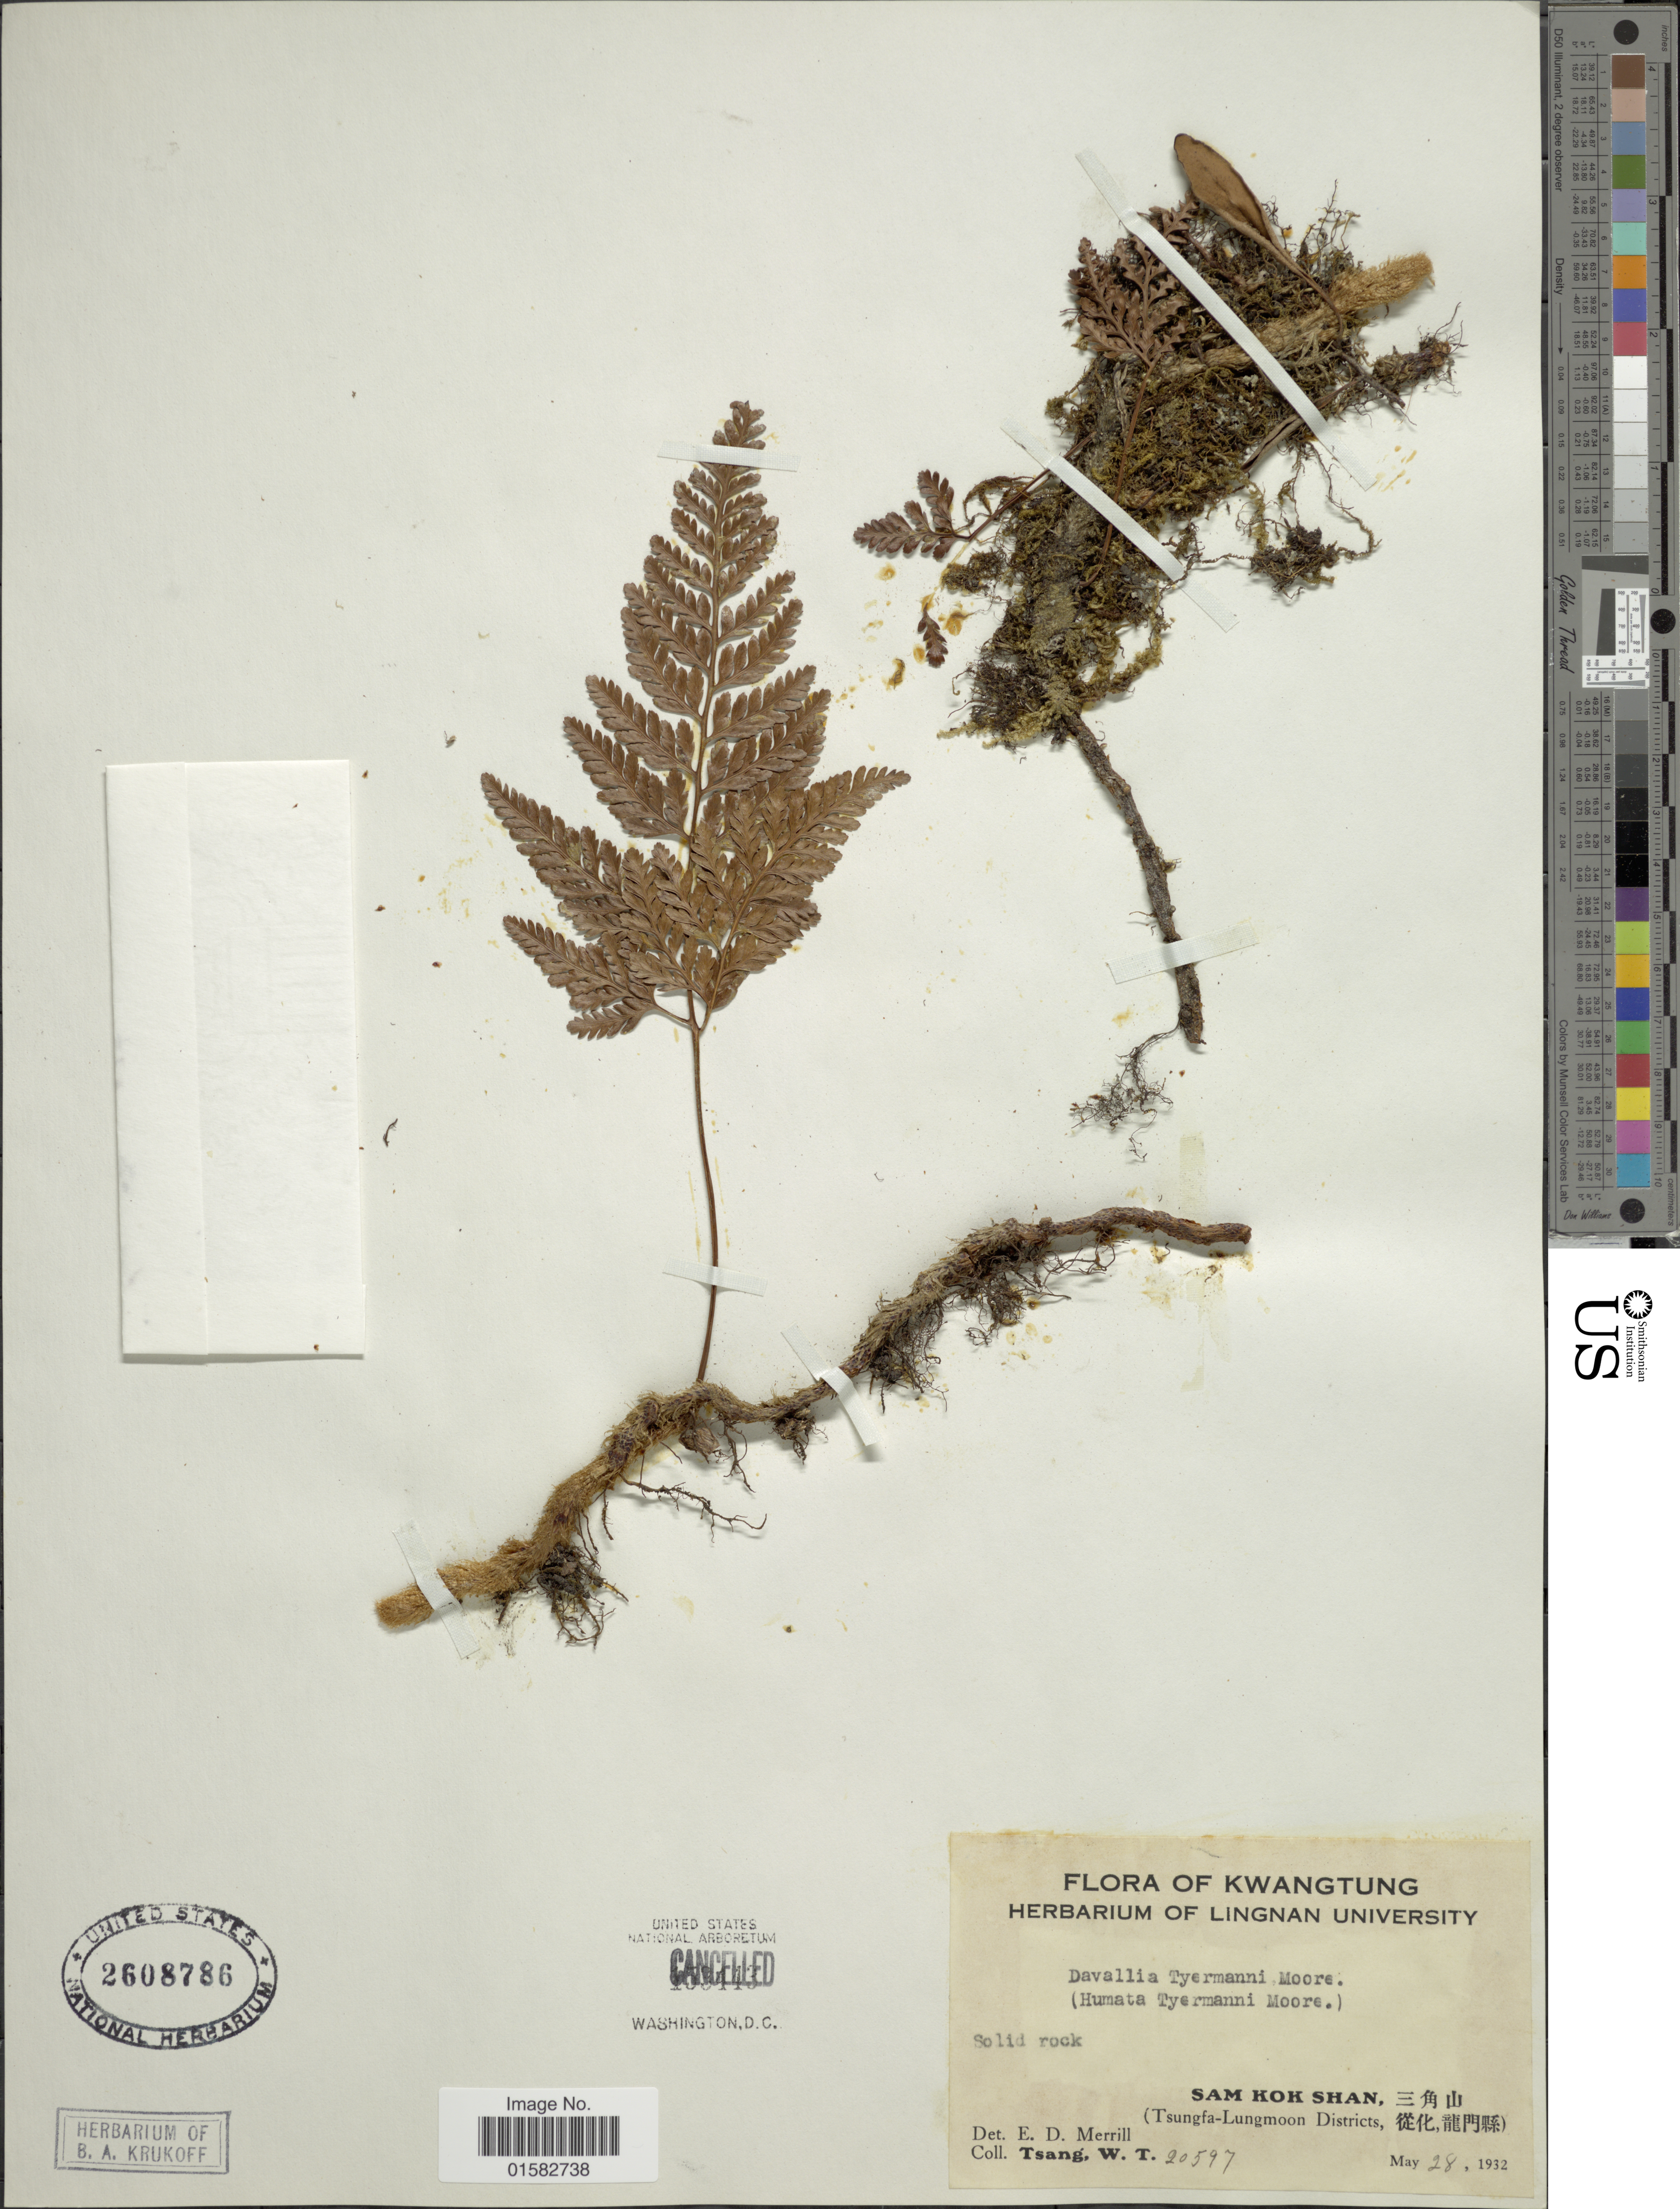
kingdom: Plantae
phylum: Tracheophyta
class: Polypodiopsida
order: Polypodiales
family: Davalliaceae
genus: Davallia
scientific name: Davallia griffithiana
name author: Hook.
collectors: W. T. Tsang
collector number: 20597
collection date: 1932-05-28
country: China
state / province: Guangdong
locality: Kwatung,Sam Kok Shan, (Tsunga-Lungmoon District,[Foreign script])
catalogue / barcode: US 2608786